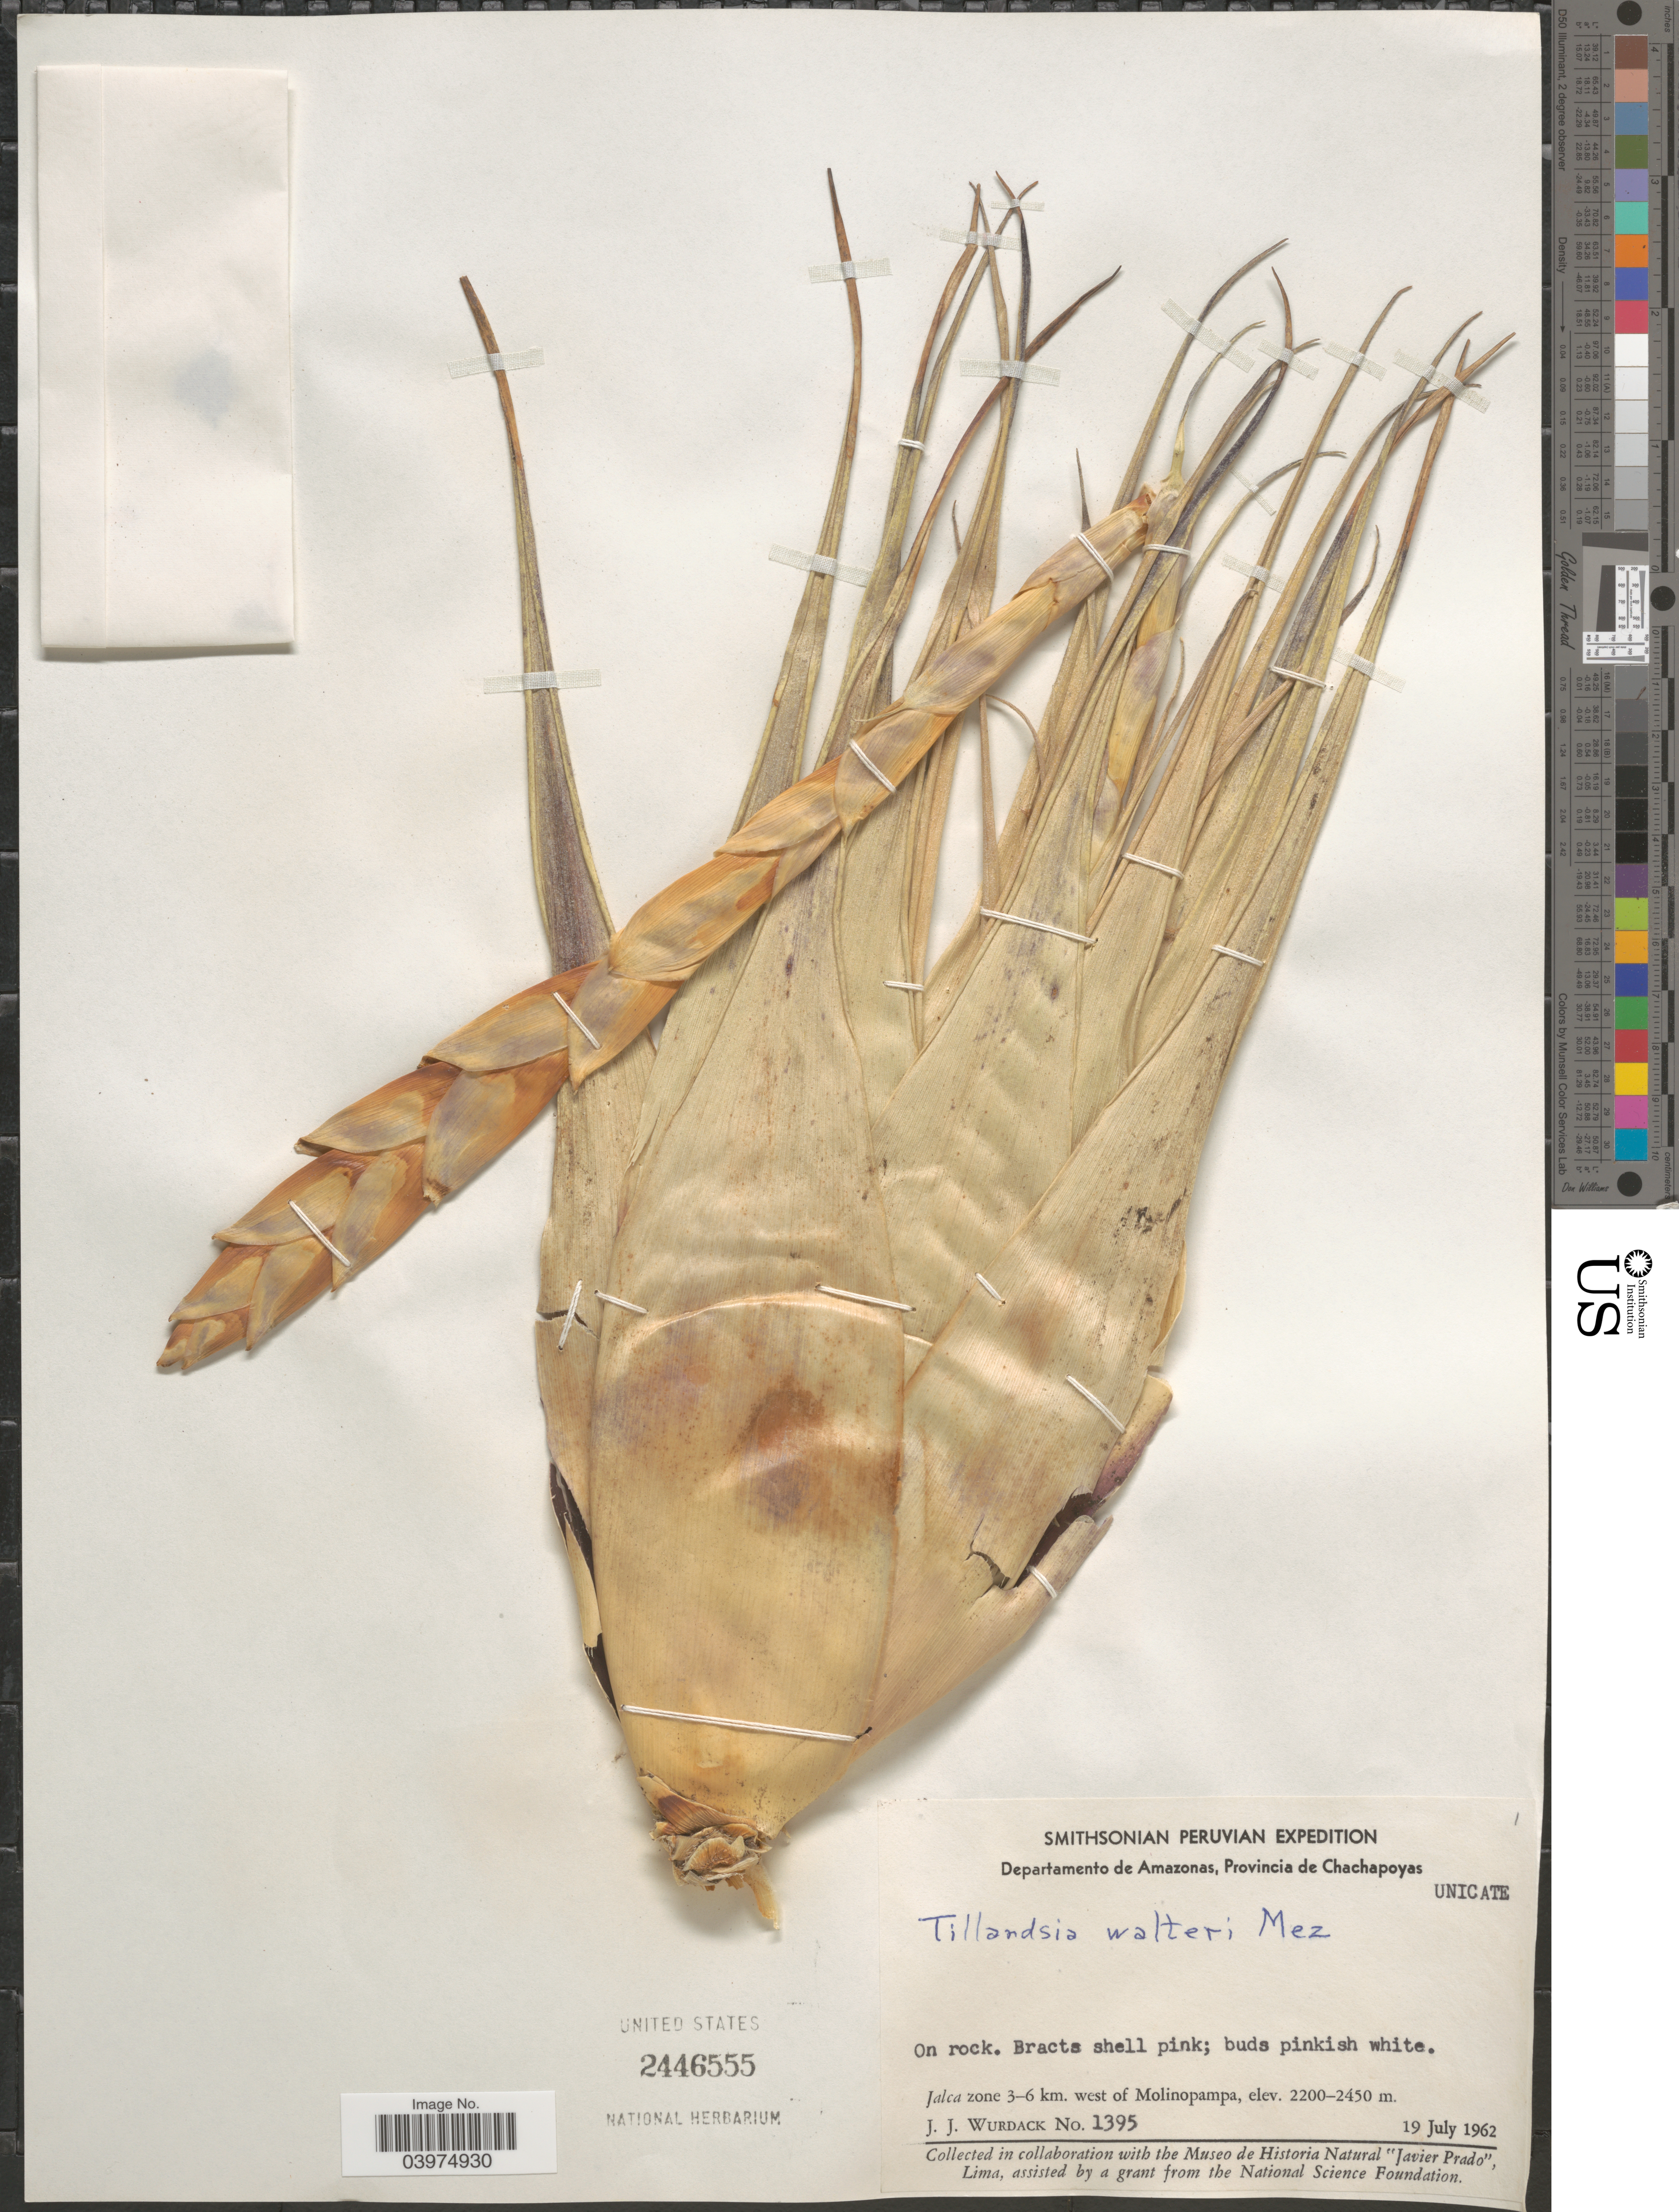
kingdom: Plantae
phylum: Tracheophyta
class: Liliopsida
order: Poales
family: Bromeliaceae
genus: Tillandsia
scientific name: Tillandsia walteri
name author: Mez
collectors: J. J. Wurdack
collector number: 1395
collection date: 1962-07-19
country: Peru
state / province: Amazonas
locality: Smithsonian Peruvian Expedition. Departamento de Amazonas, Provincia de Chachapoyas. On rock. Jalca zone 3-6 km. west of Molinopampa.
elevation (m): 2200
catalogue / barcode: US 2446555